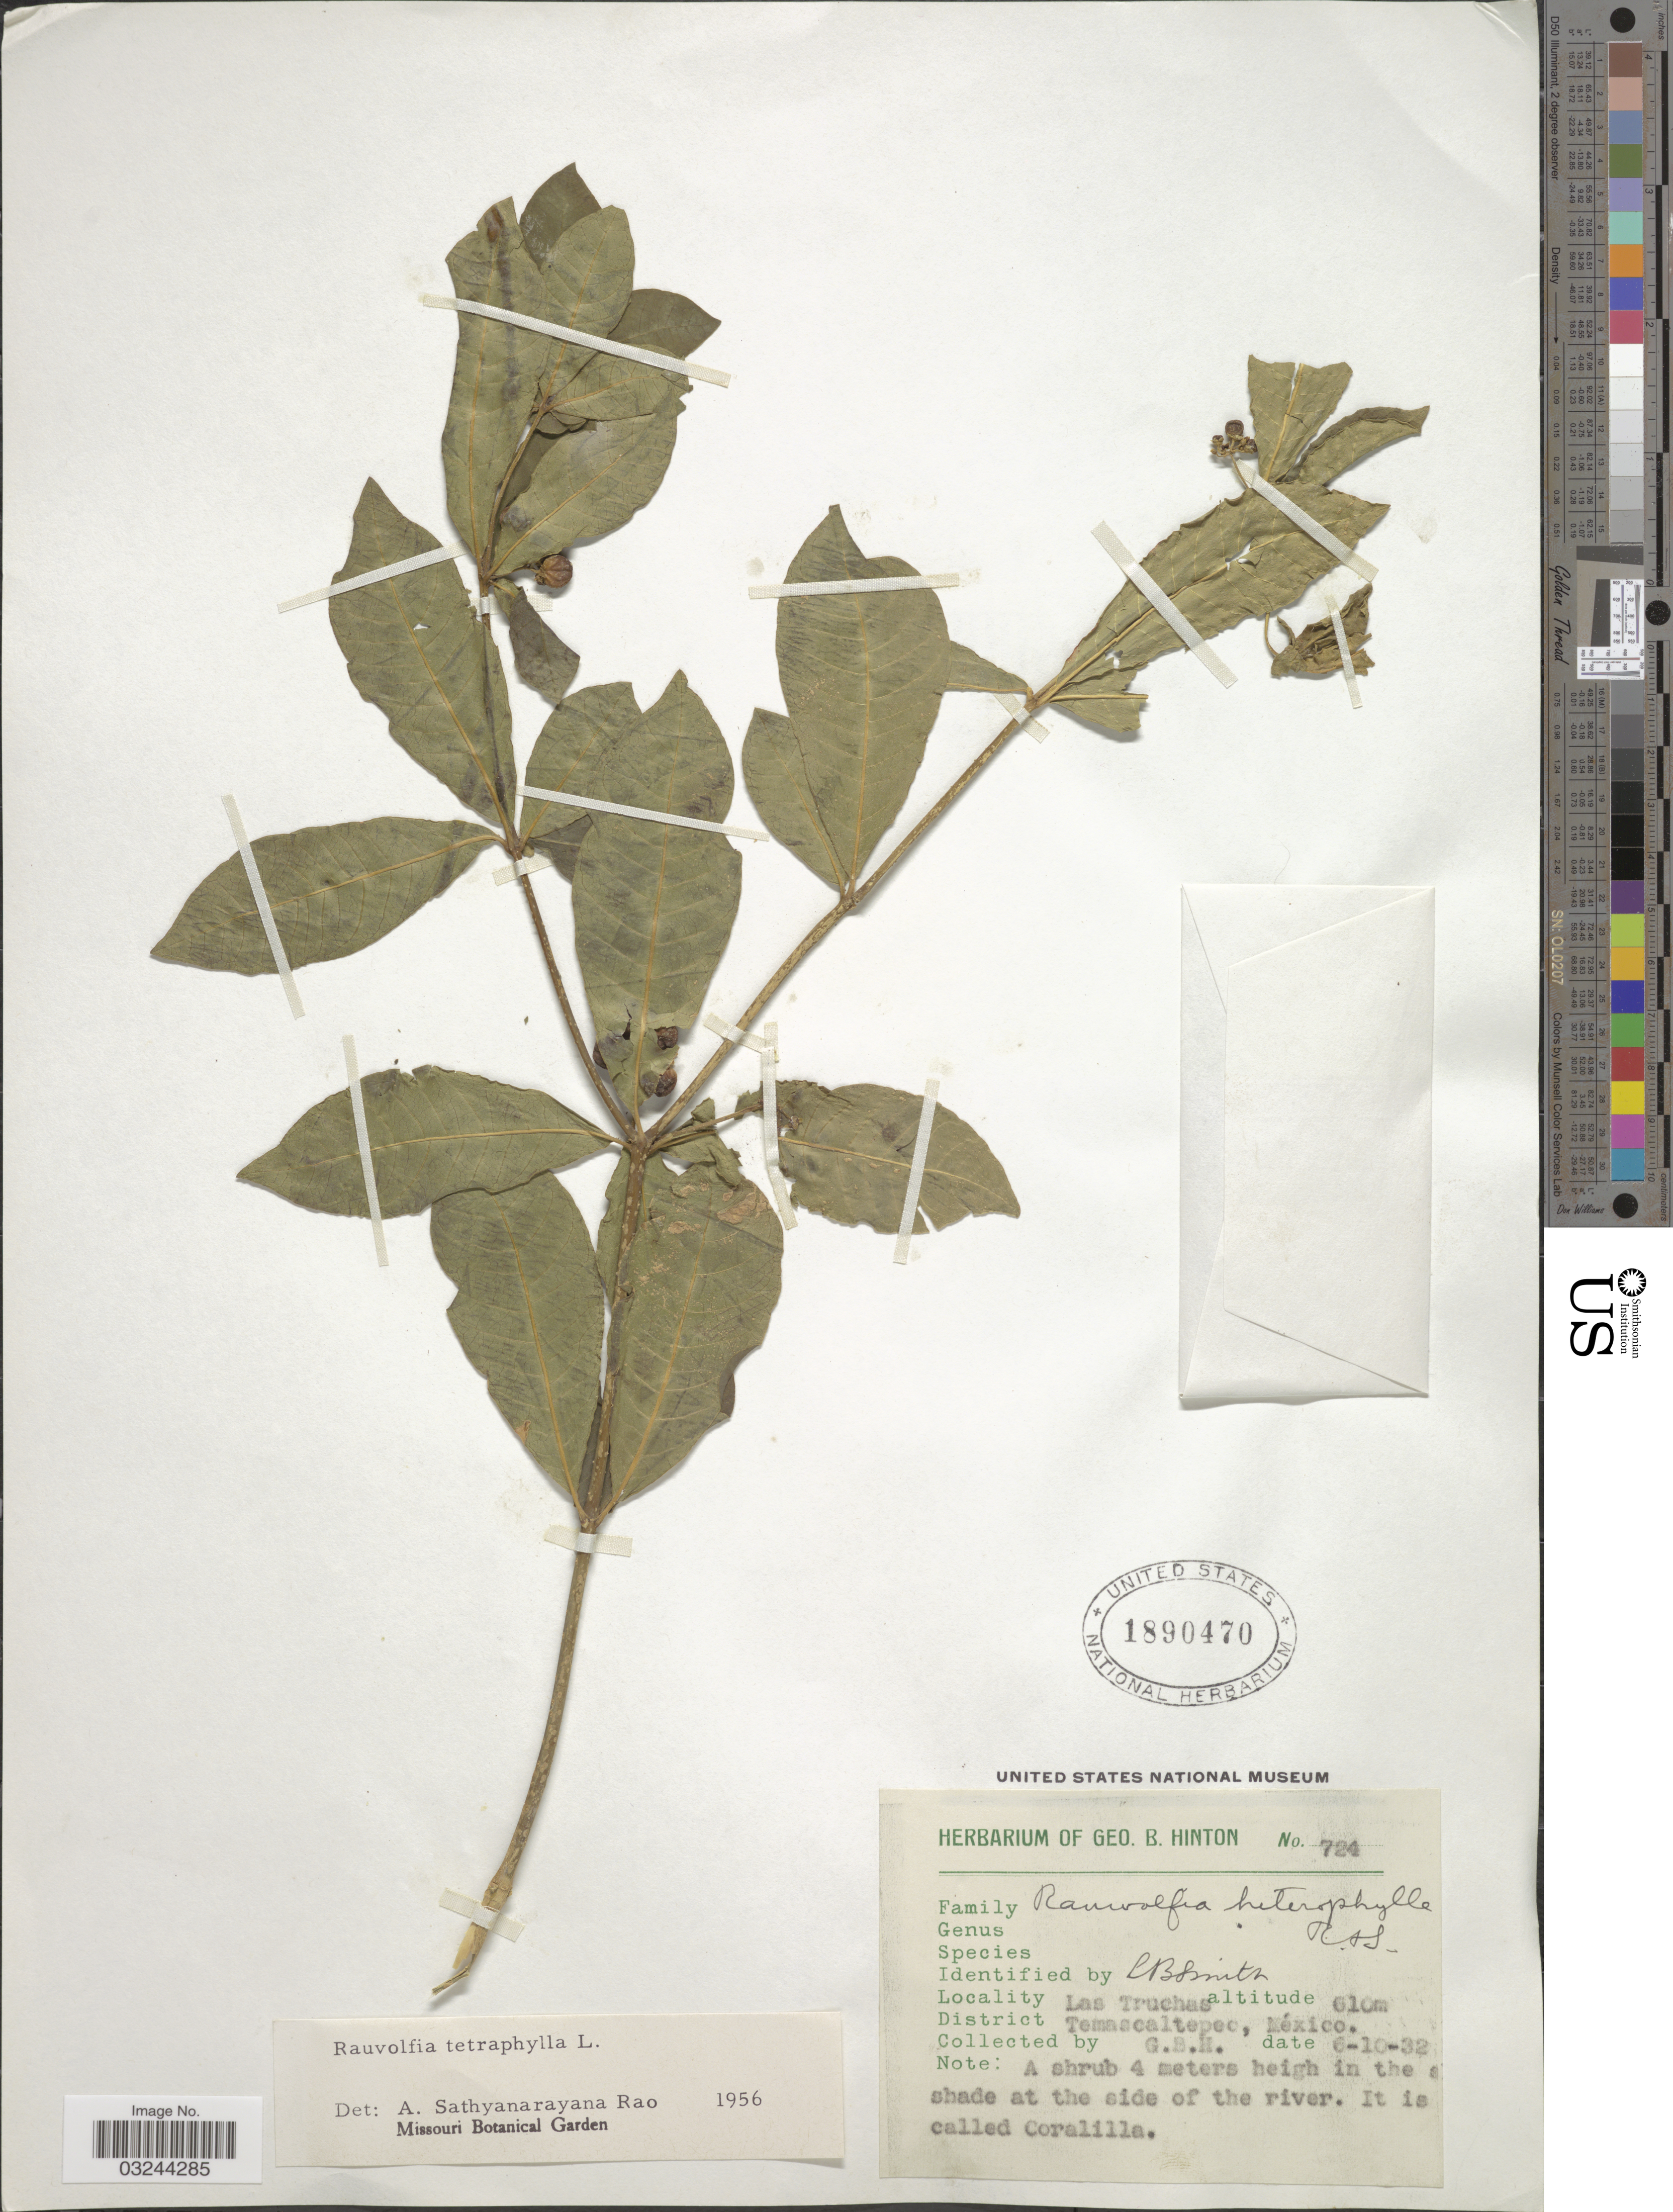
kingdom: Plantae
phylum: Tracheophyta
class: Magnoliopsida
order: Gentianales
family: Apocynaceae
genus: Rauvolfia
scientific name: Rauvolfia tetraphylla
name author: L.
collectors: G. B. Hinton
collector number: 724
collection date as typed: Transcribed d/m/y: 6/10/32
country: Mexico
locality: Las Truchas, District Temascaltepec.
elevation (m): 610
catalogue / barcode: US 1890470